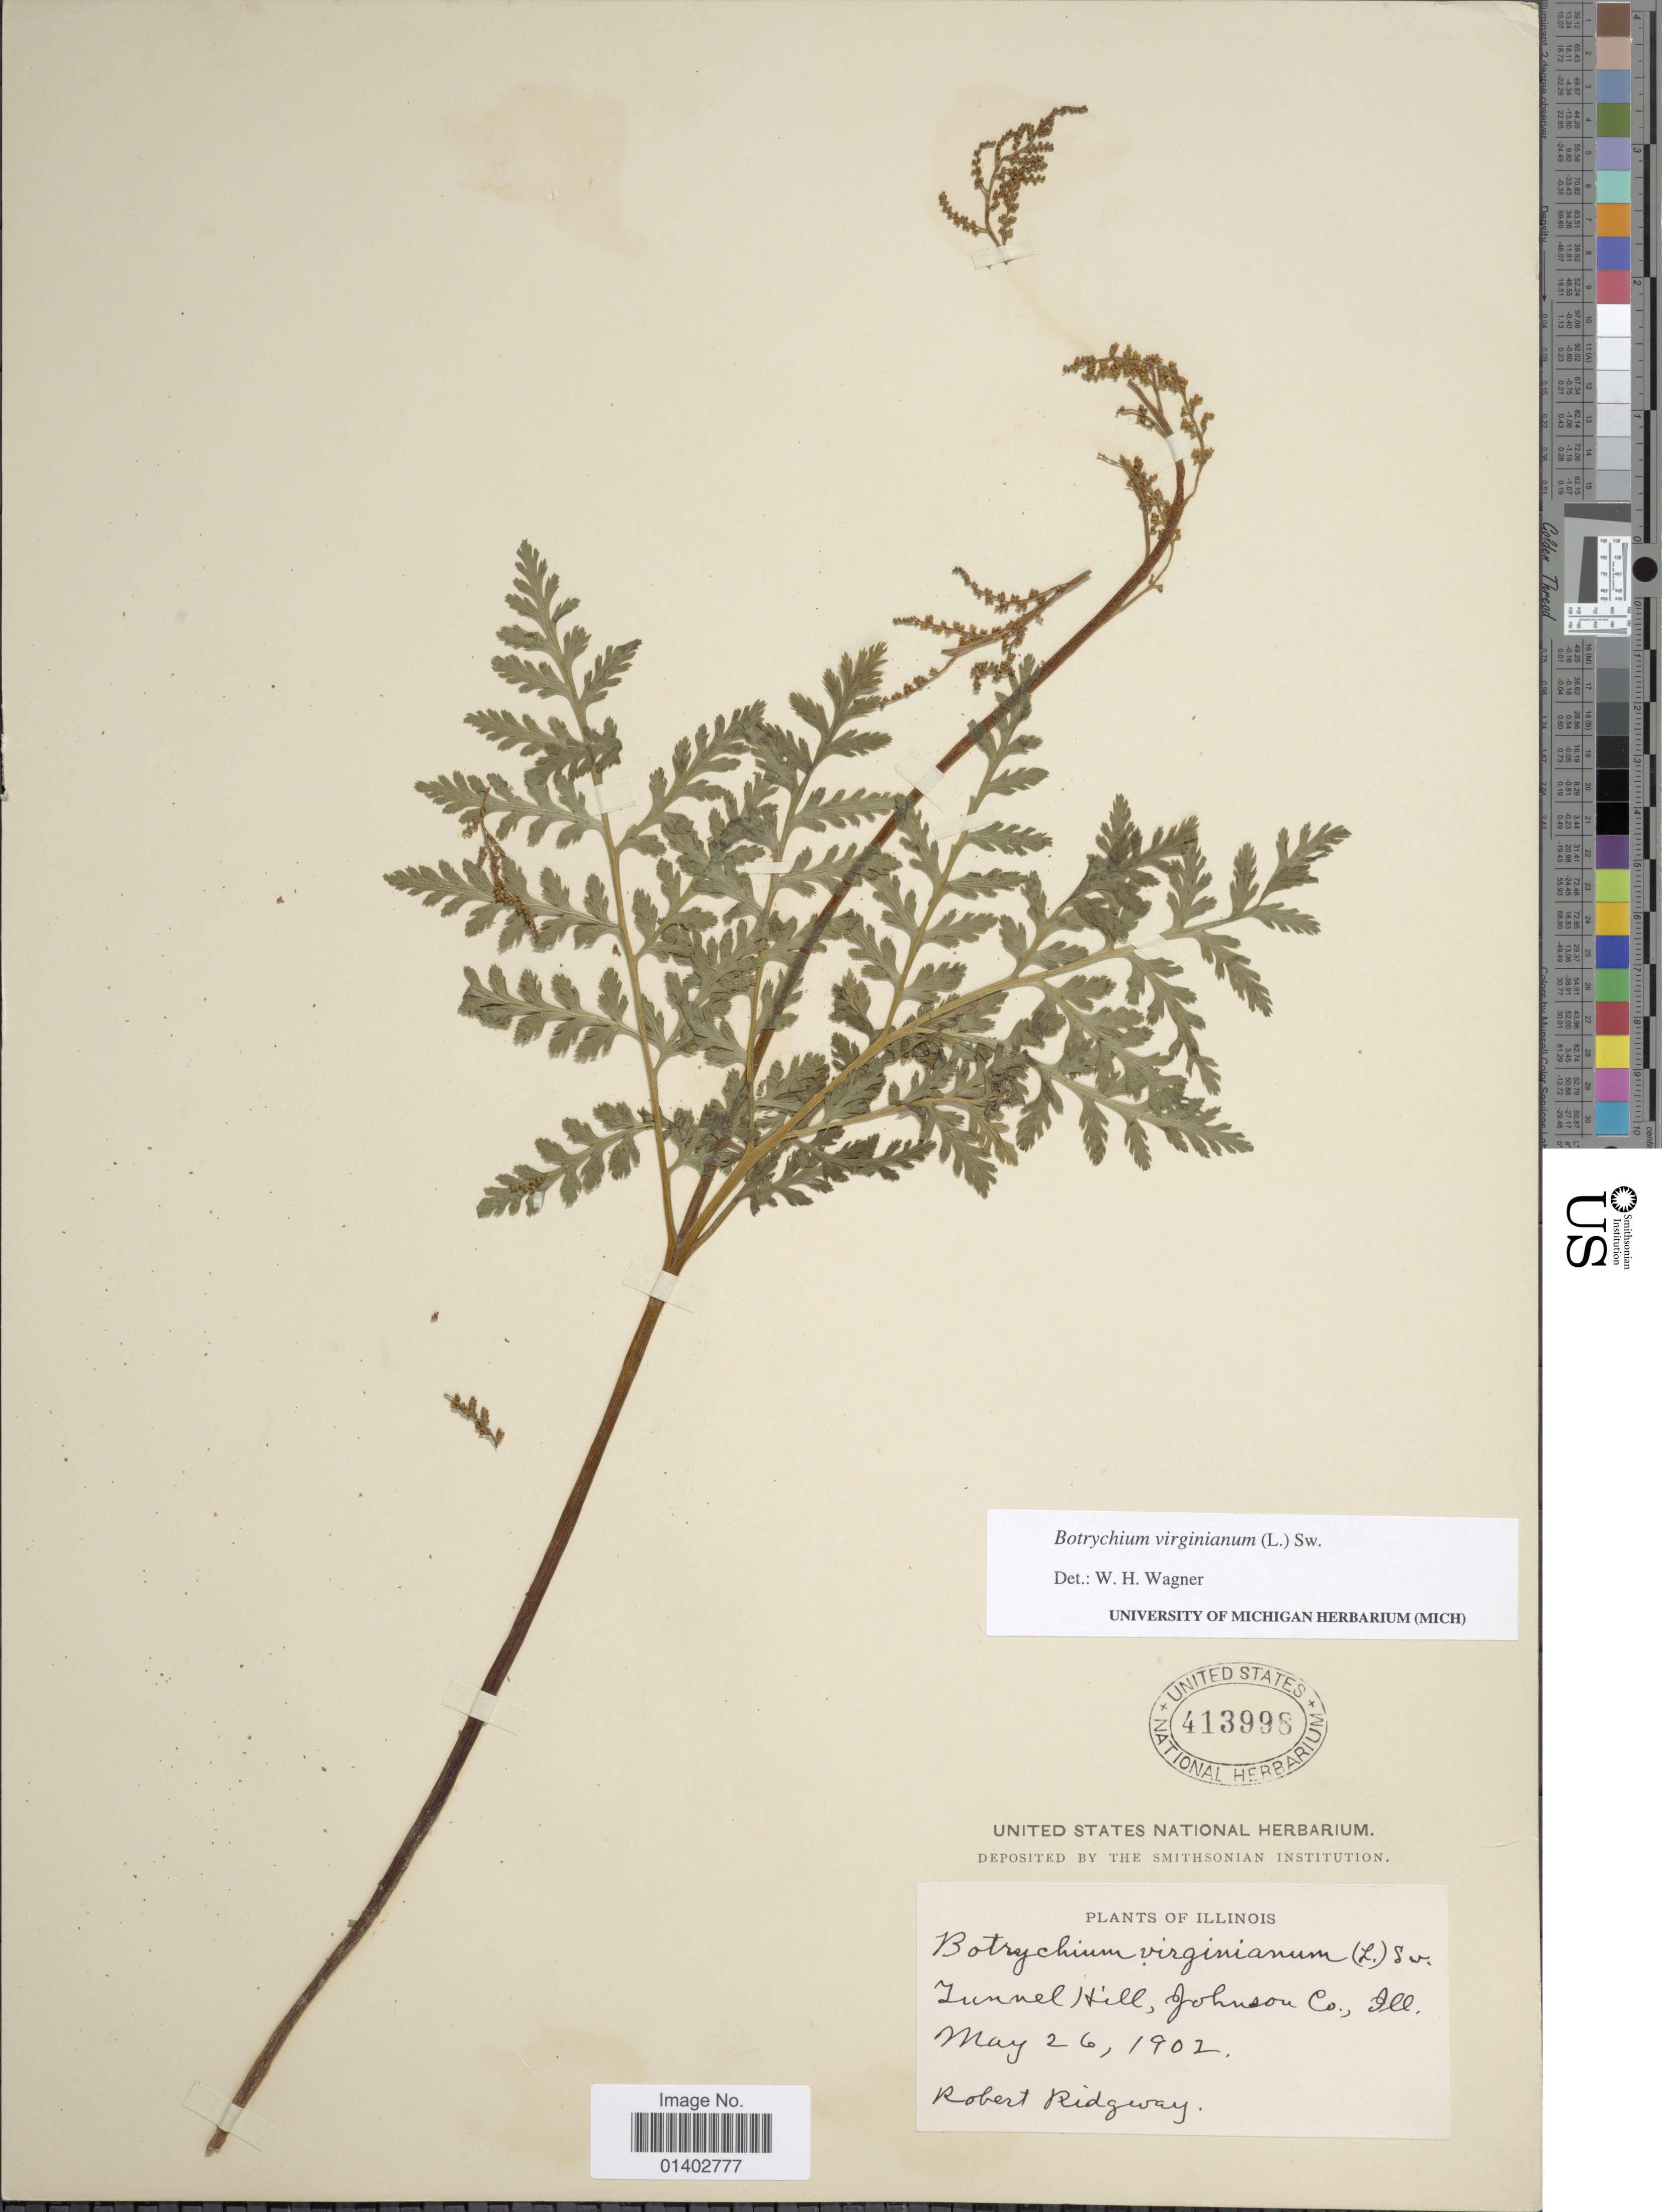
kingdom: Plantae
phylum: Tracheophyta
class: Polypodiopsida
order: Ophioglossales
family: Ophioglossaceae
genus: Botrychium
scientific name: Botrychium virginianum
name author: (L.) Sw.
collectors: R. Ridgway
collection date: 1902-05-26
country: United States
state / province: Illinois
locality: Tunnel Hill, Johnson Co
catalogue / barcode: US 413998